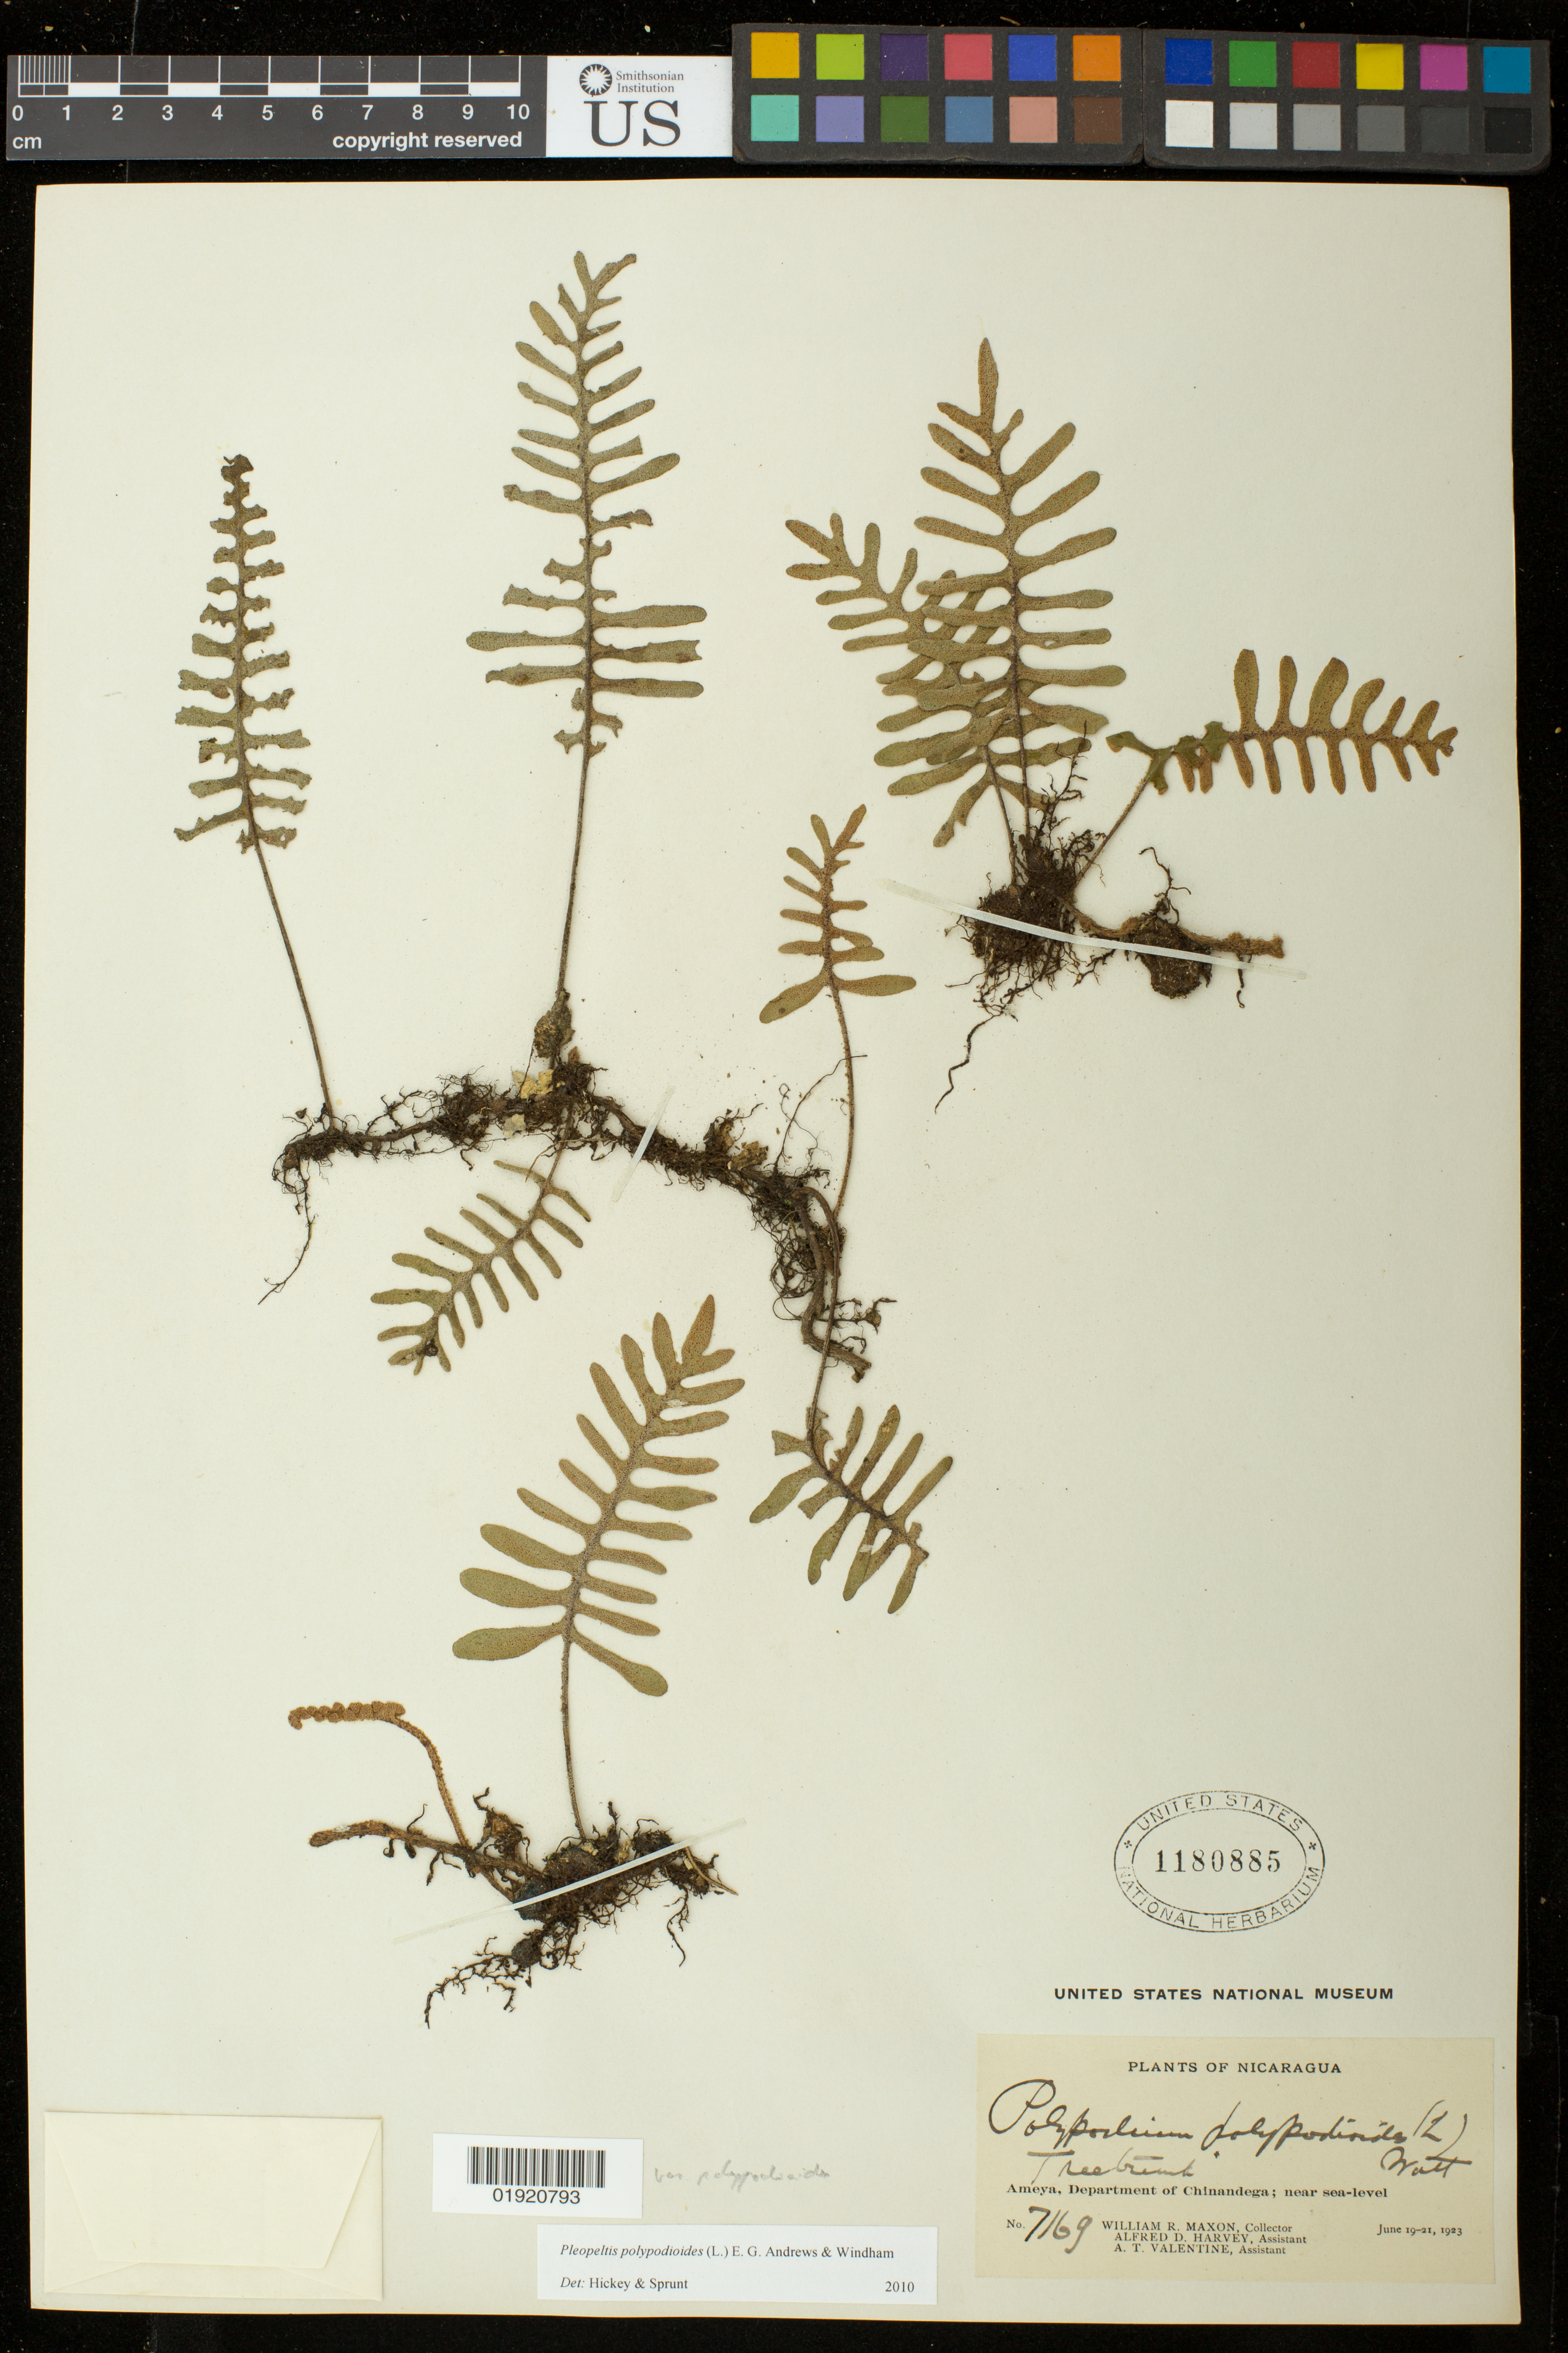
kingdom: Plantae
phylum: Tracheophyta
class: Polypodiopsida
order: Polypodiales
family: Polypodiaceae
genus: Pleopeltis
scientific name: Pleopeltis polypodioides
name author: (L.) E.G. Andrews & Windham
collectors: W. R. Maxon, A. D. Harvey & A. Valentine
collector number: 7169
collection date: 1923-06-19/1923-06-21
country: Nicaragua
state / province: Chinandega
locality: Ameya, Department of Chinandega.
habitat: Tree trunk.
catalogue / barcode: US 1180885